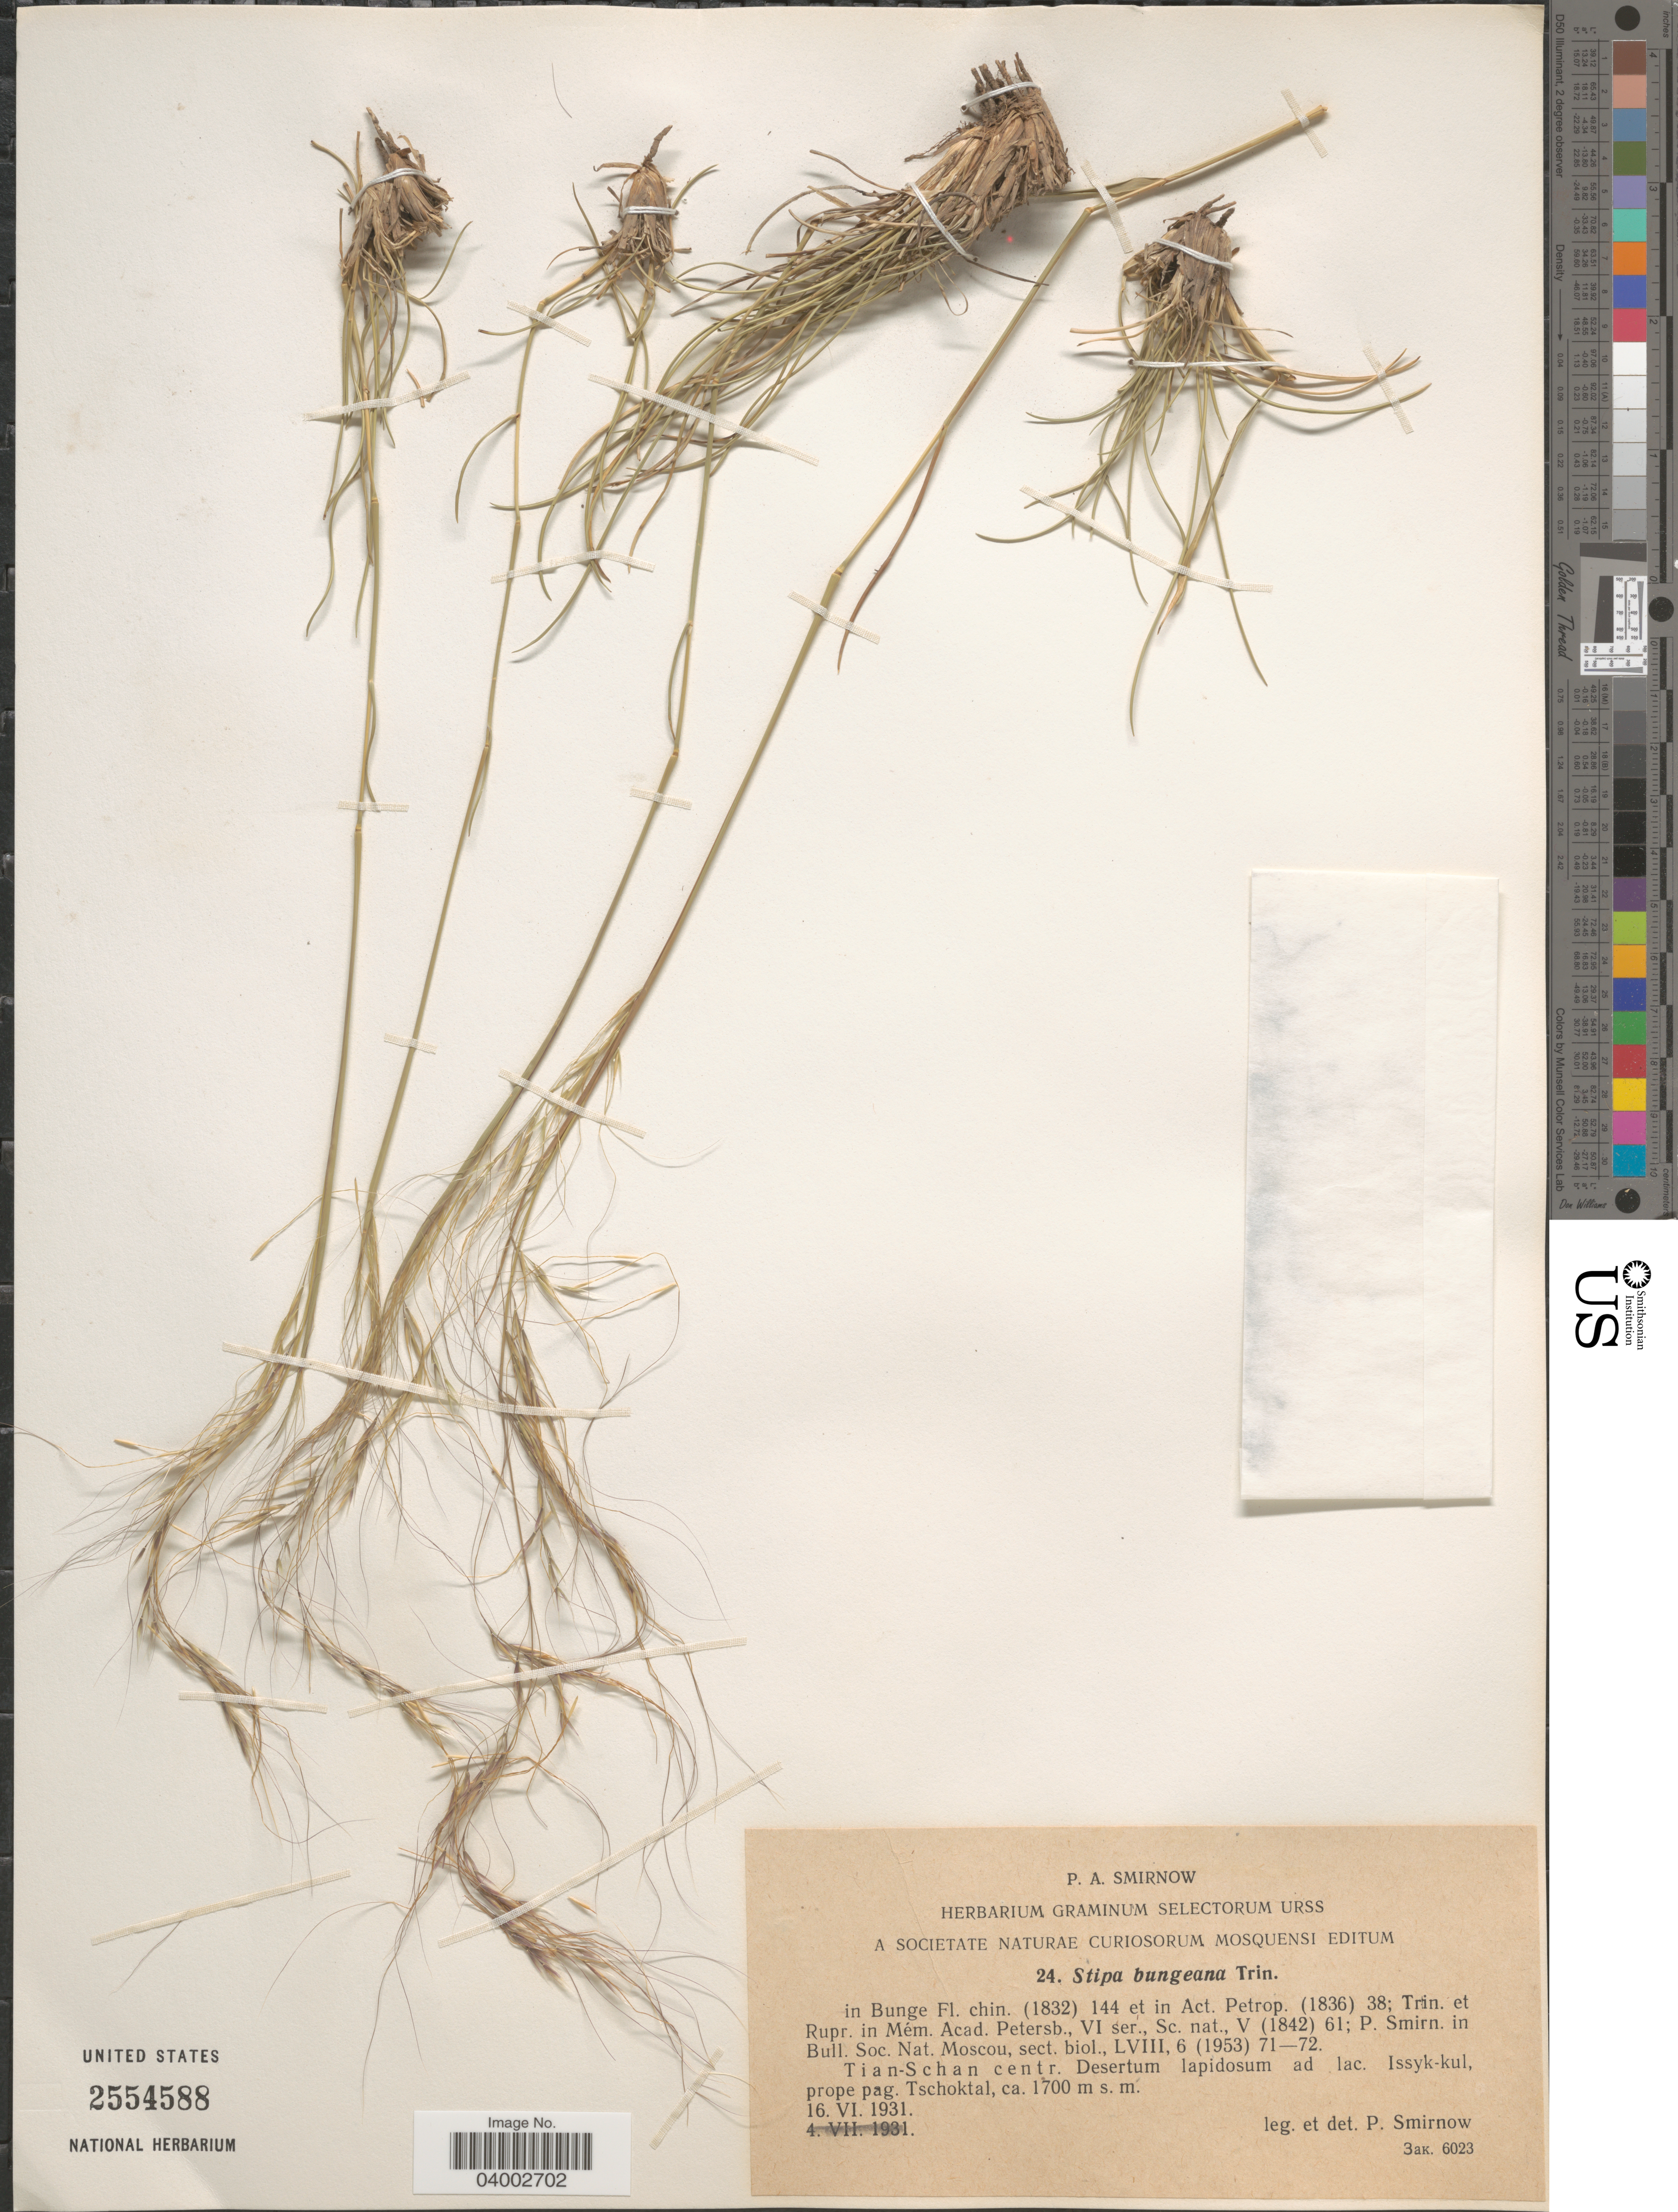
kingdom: Plantae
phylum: Tracheophyta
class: Liliopsida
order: Poales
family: Poaceae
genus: Stipa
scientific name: Stipa bungeana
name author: Trin.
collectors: P. Smirnov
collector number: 24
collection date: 1931-06-16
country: Kyrgyzstan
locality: Tian-Schan centr. Desertum lapidosum ad lac. Issyk-kul, prope pag. Tschoktal.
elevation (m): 1700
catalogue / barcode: US 2554588